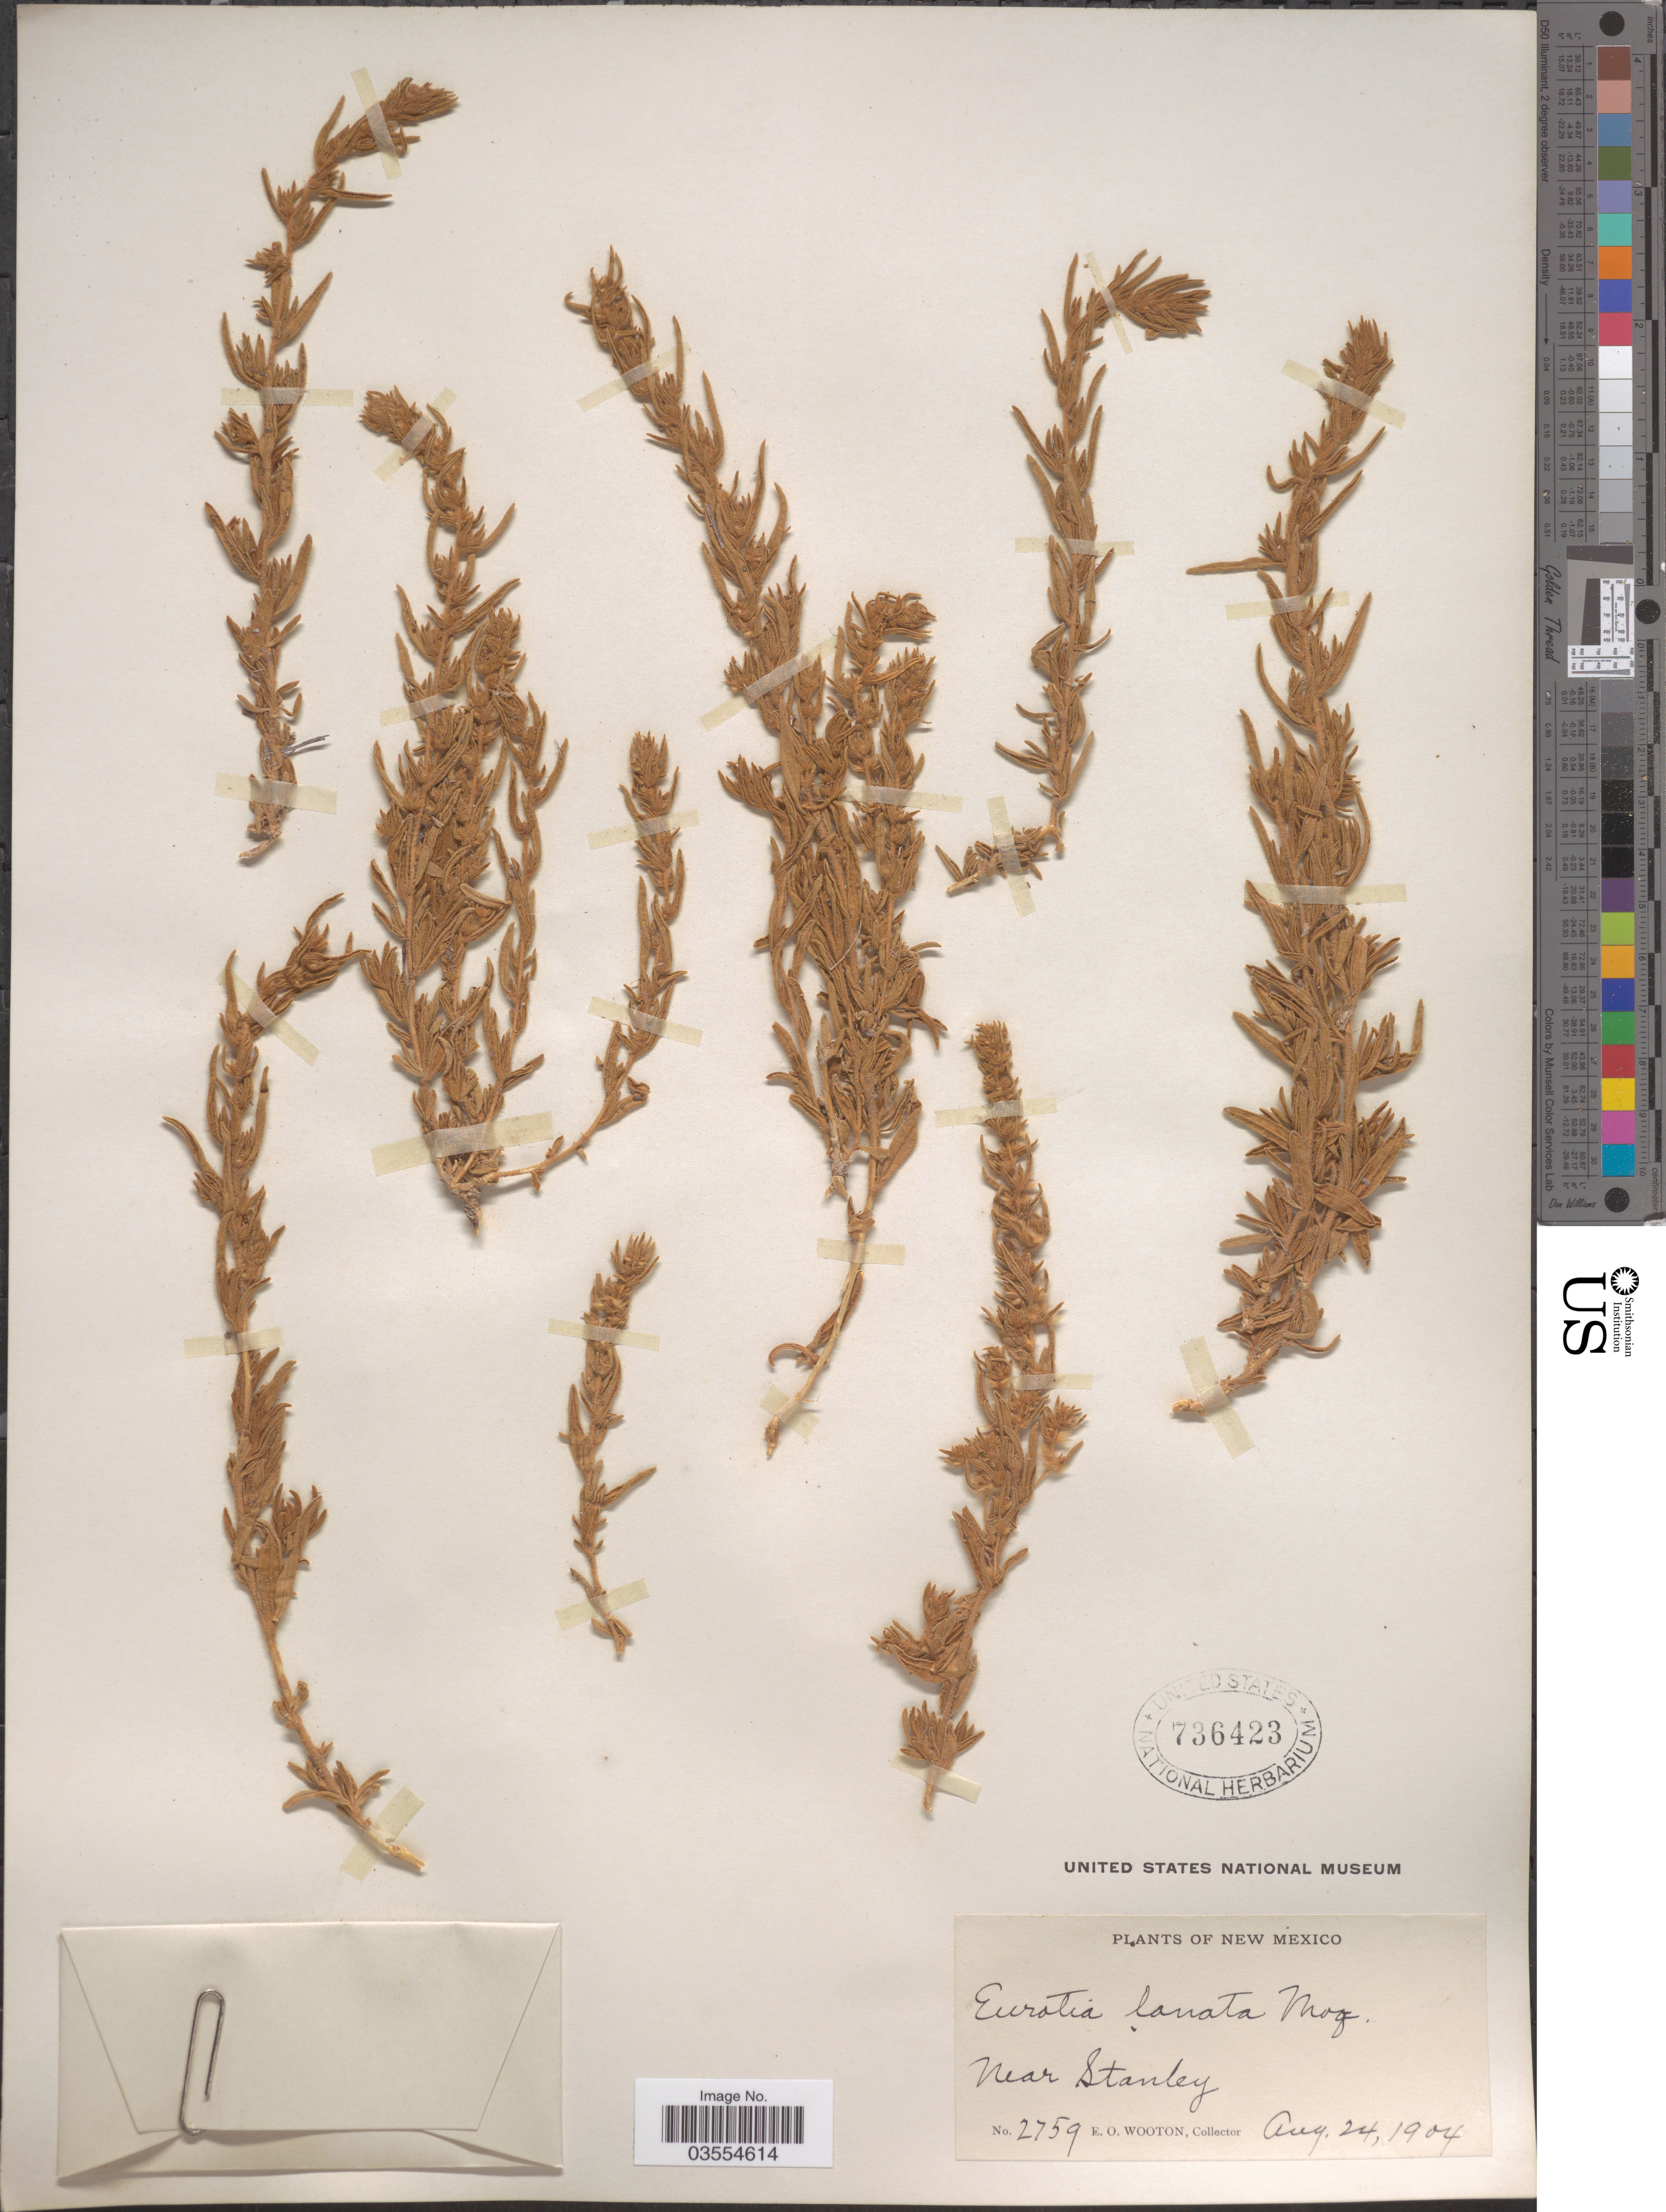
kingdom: Plantae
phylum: Tracheophyta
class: Magnoliopsida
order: Caryophyllales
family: Amaranthaceae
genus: Krascheninnikovia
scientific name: Krascheninnikovia lanata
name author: (Pursh) A. Meeuse & A.Smit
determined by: U.S. National Herbarium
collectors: E. O. Wooton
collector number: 2759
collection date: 1904-08-24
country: United States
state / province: New Mexico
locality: Near Standley.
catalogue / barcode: US 736423